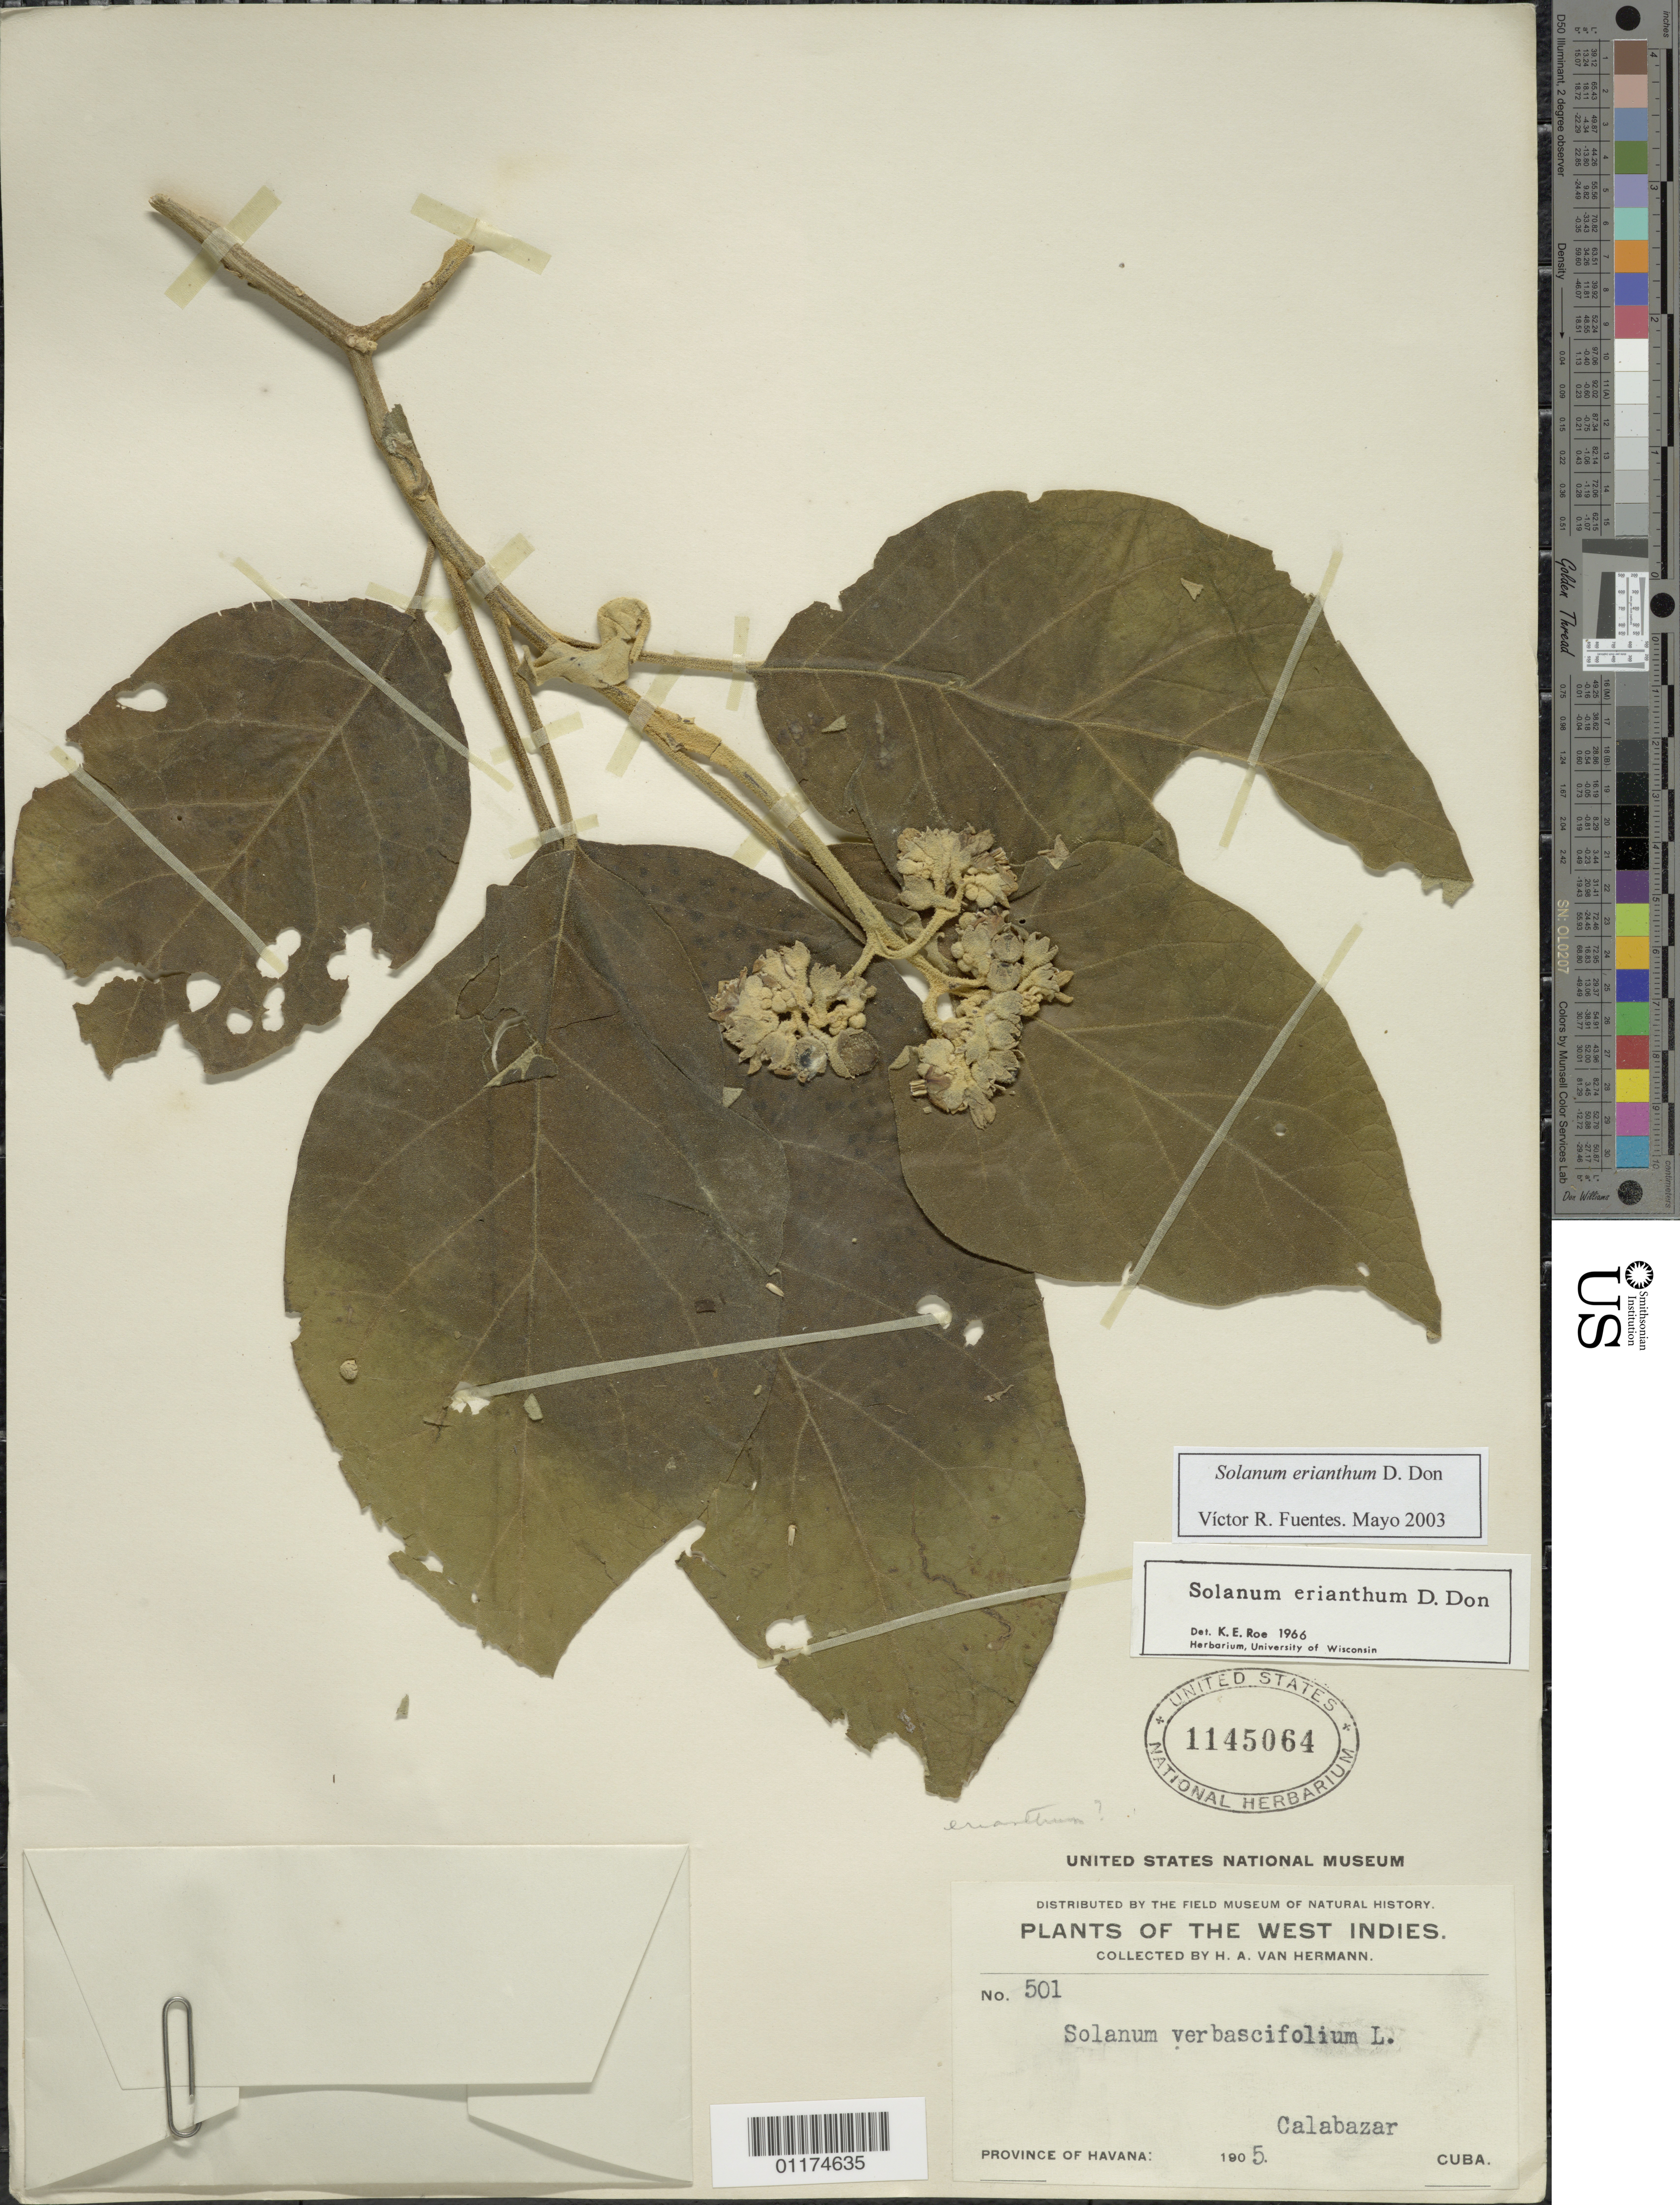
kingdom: Plantae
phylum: Tracheophyta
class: Magnoliopsida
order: Solanales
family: Solanaceae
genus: Solanum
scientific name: Solanum erianthum var. erianthum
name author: D. Don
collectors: H. A. Van Hermann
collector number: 501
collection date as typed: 1905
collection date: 1905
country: Cuba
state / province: La Habana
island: Cuba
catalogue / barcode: US 1145064